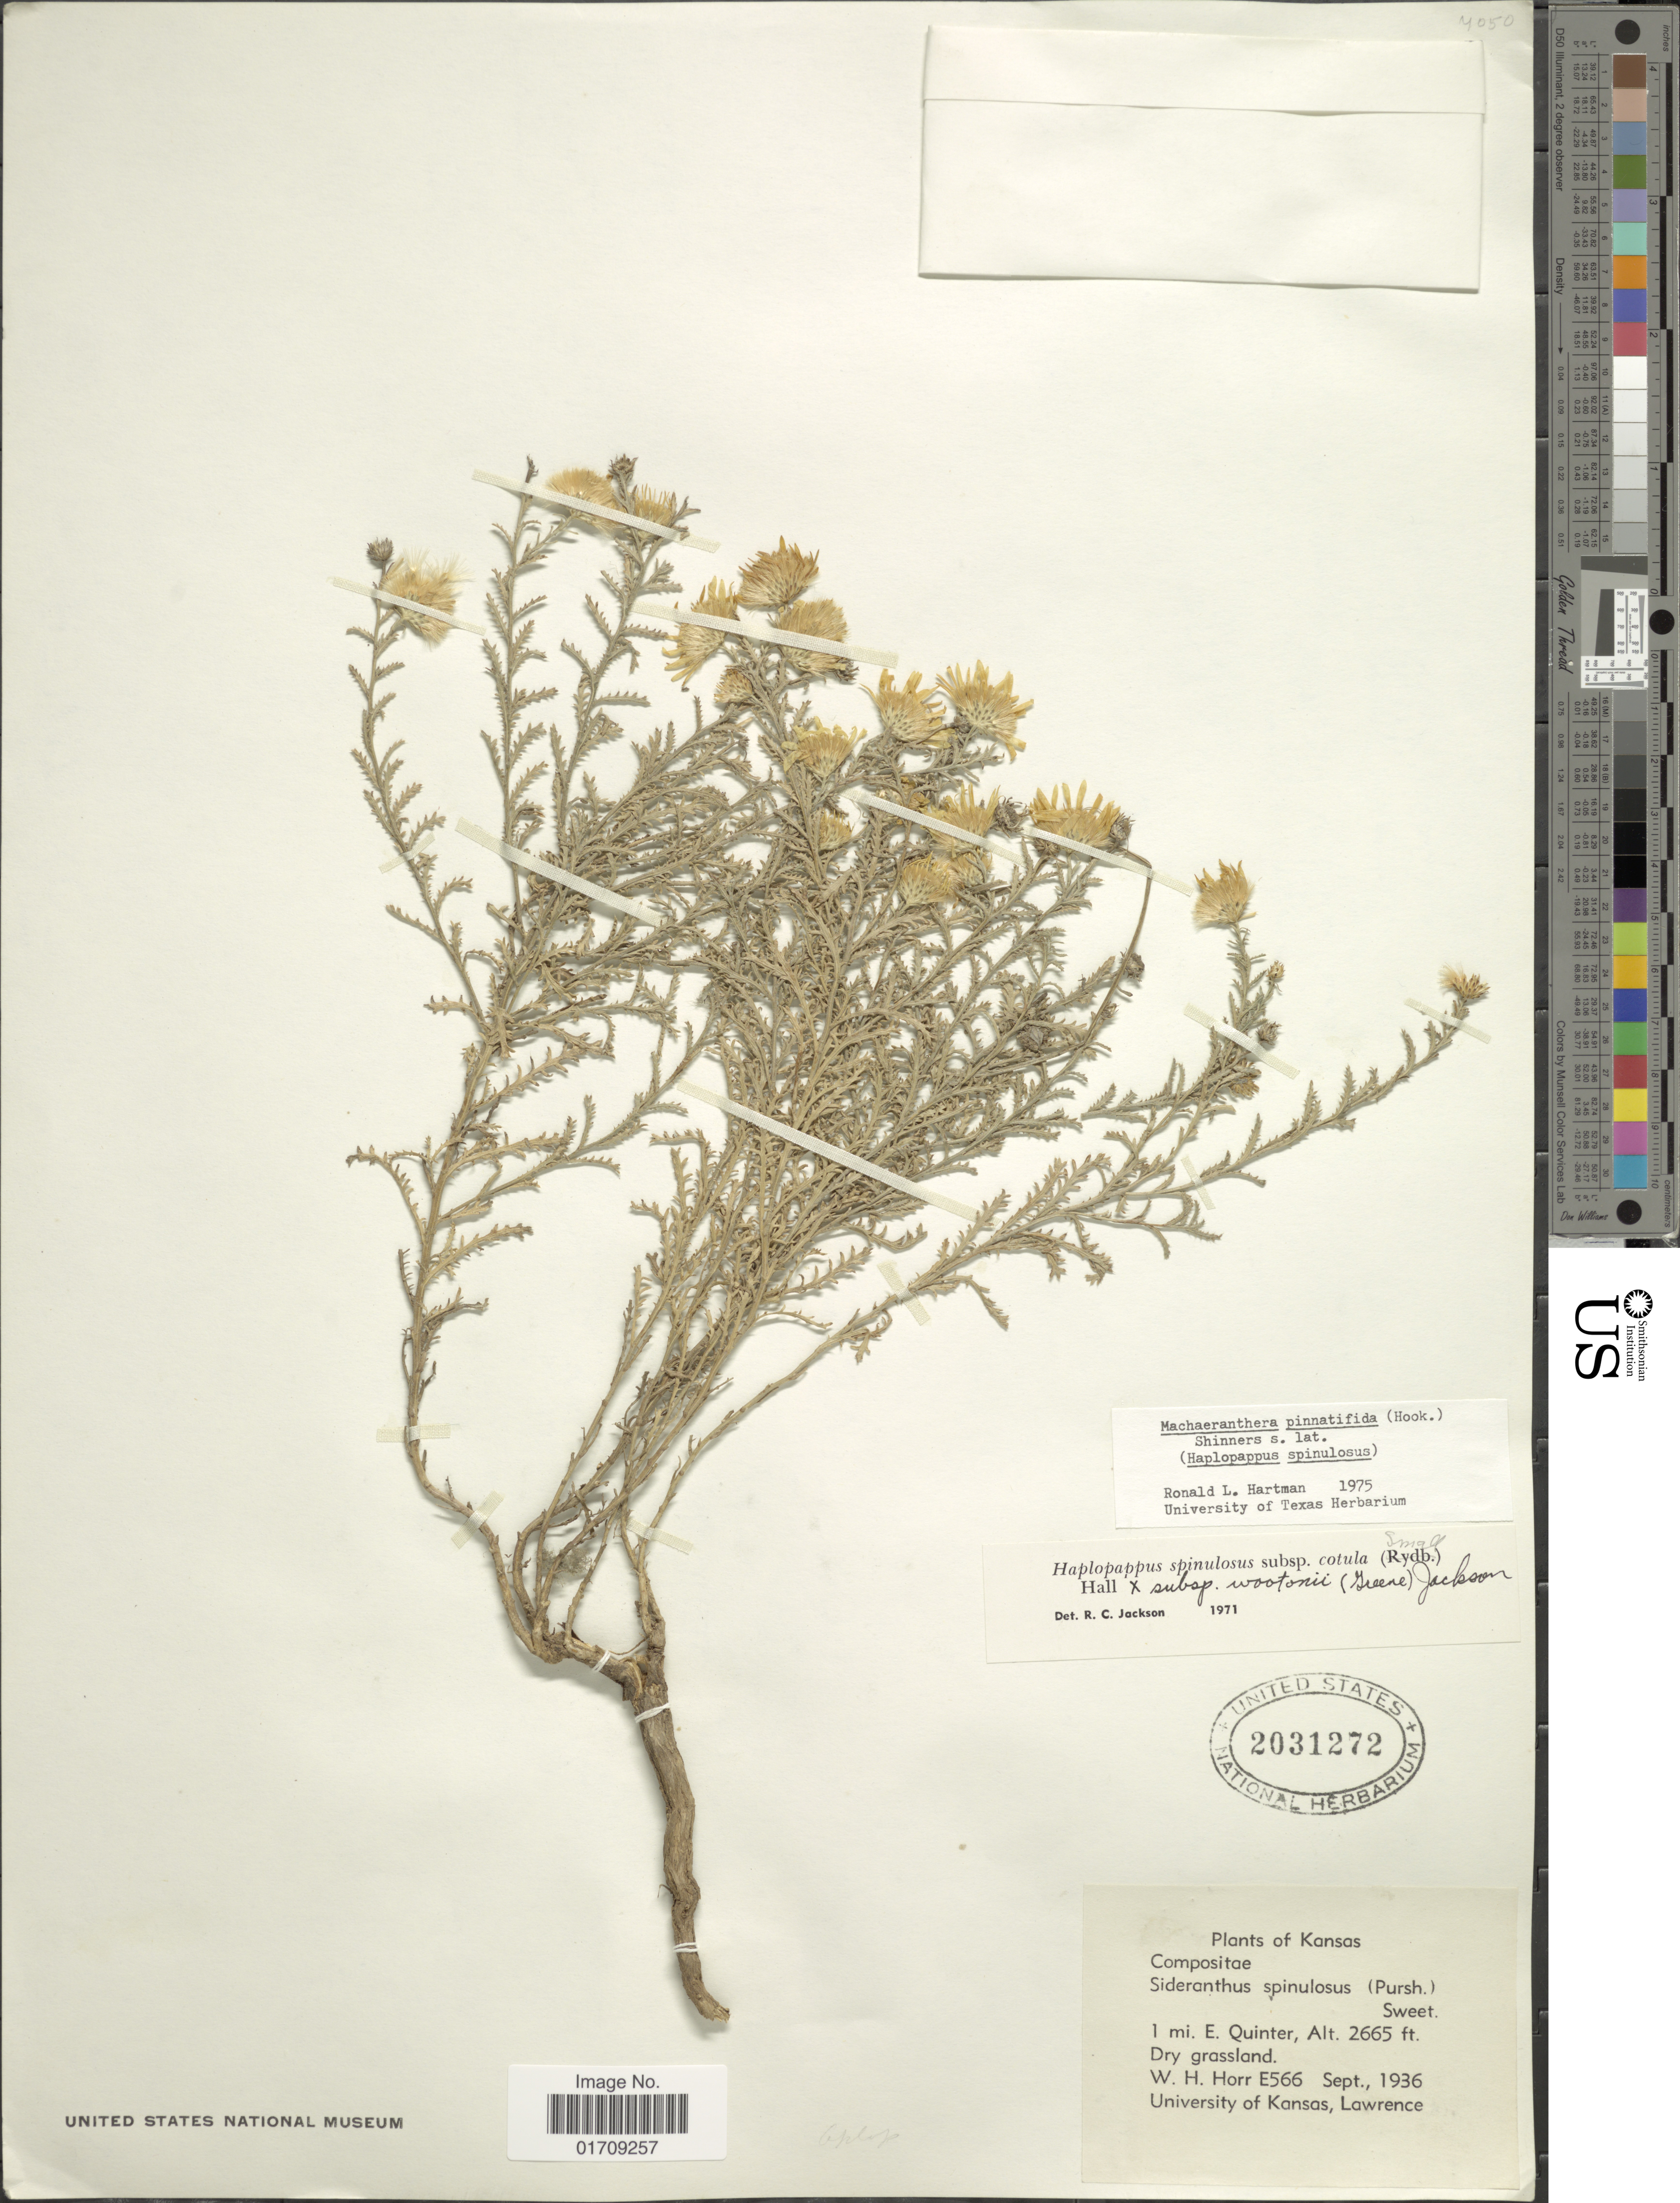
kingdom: Plantae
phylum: Tracheophyta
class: Magnoliopsida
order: Asterales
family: Asteraceae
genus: Machaeranthera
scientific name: Machaeranthera pinnatifida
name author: (Hook.) Shinners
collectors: W. H. Horr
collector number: E566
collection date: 1936-09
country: United States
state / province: Kansas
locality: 1 mi. E. Quinter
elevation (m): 812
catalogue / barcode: US 2031272